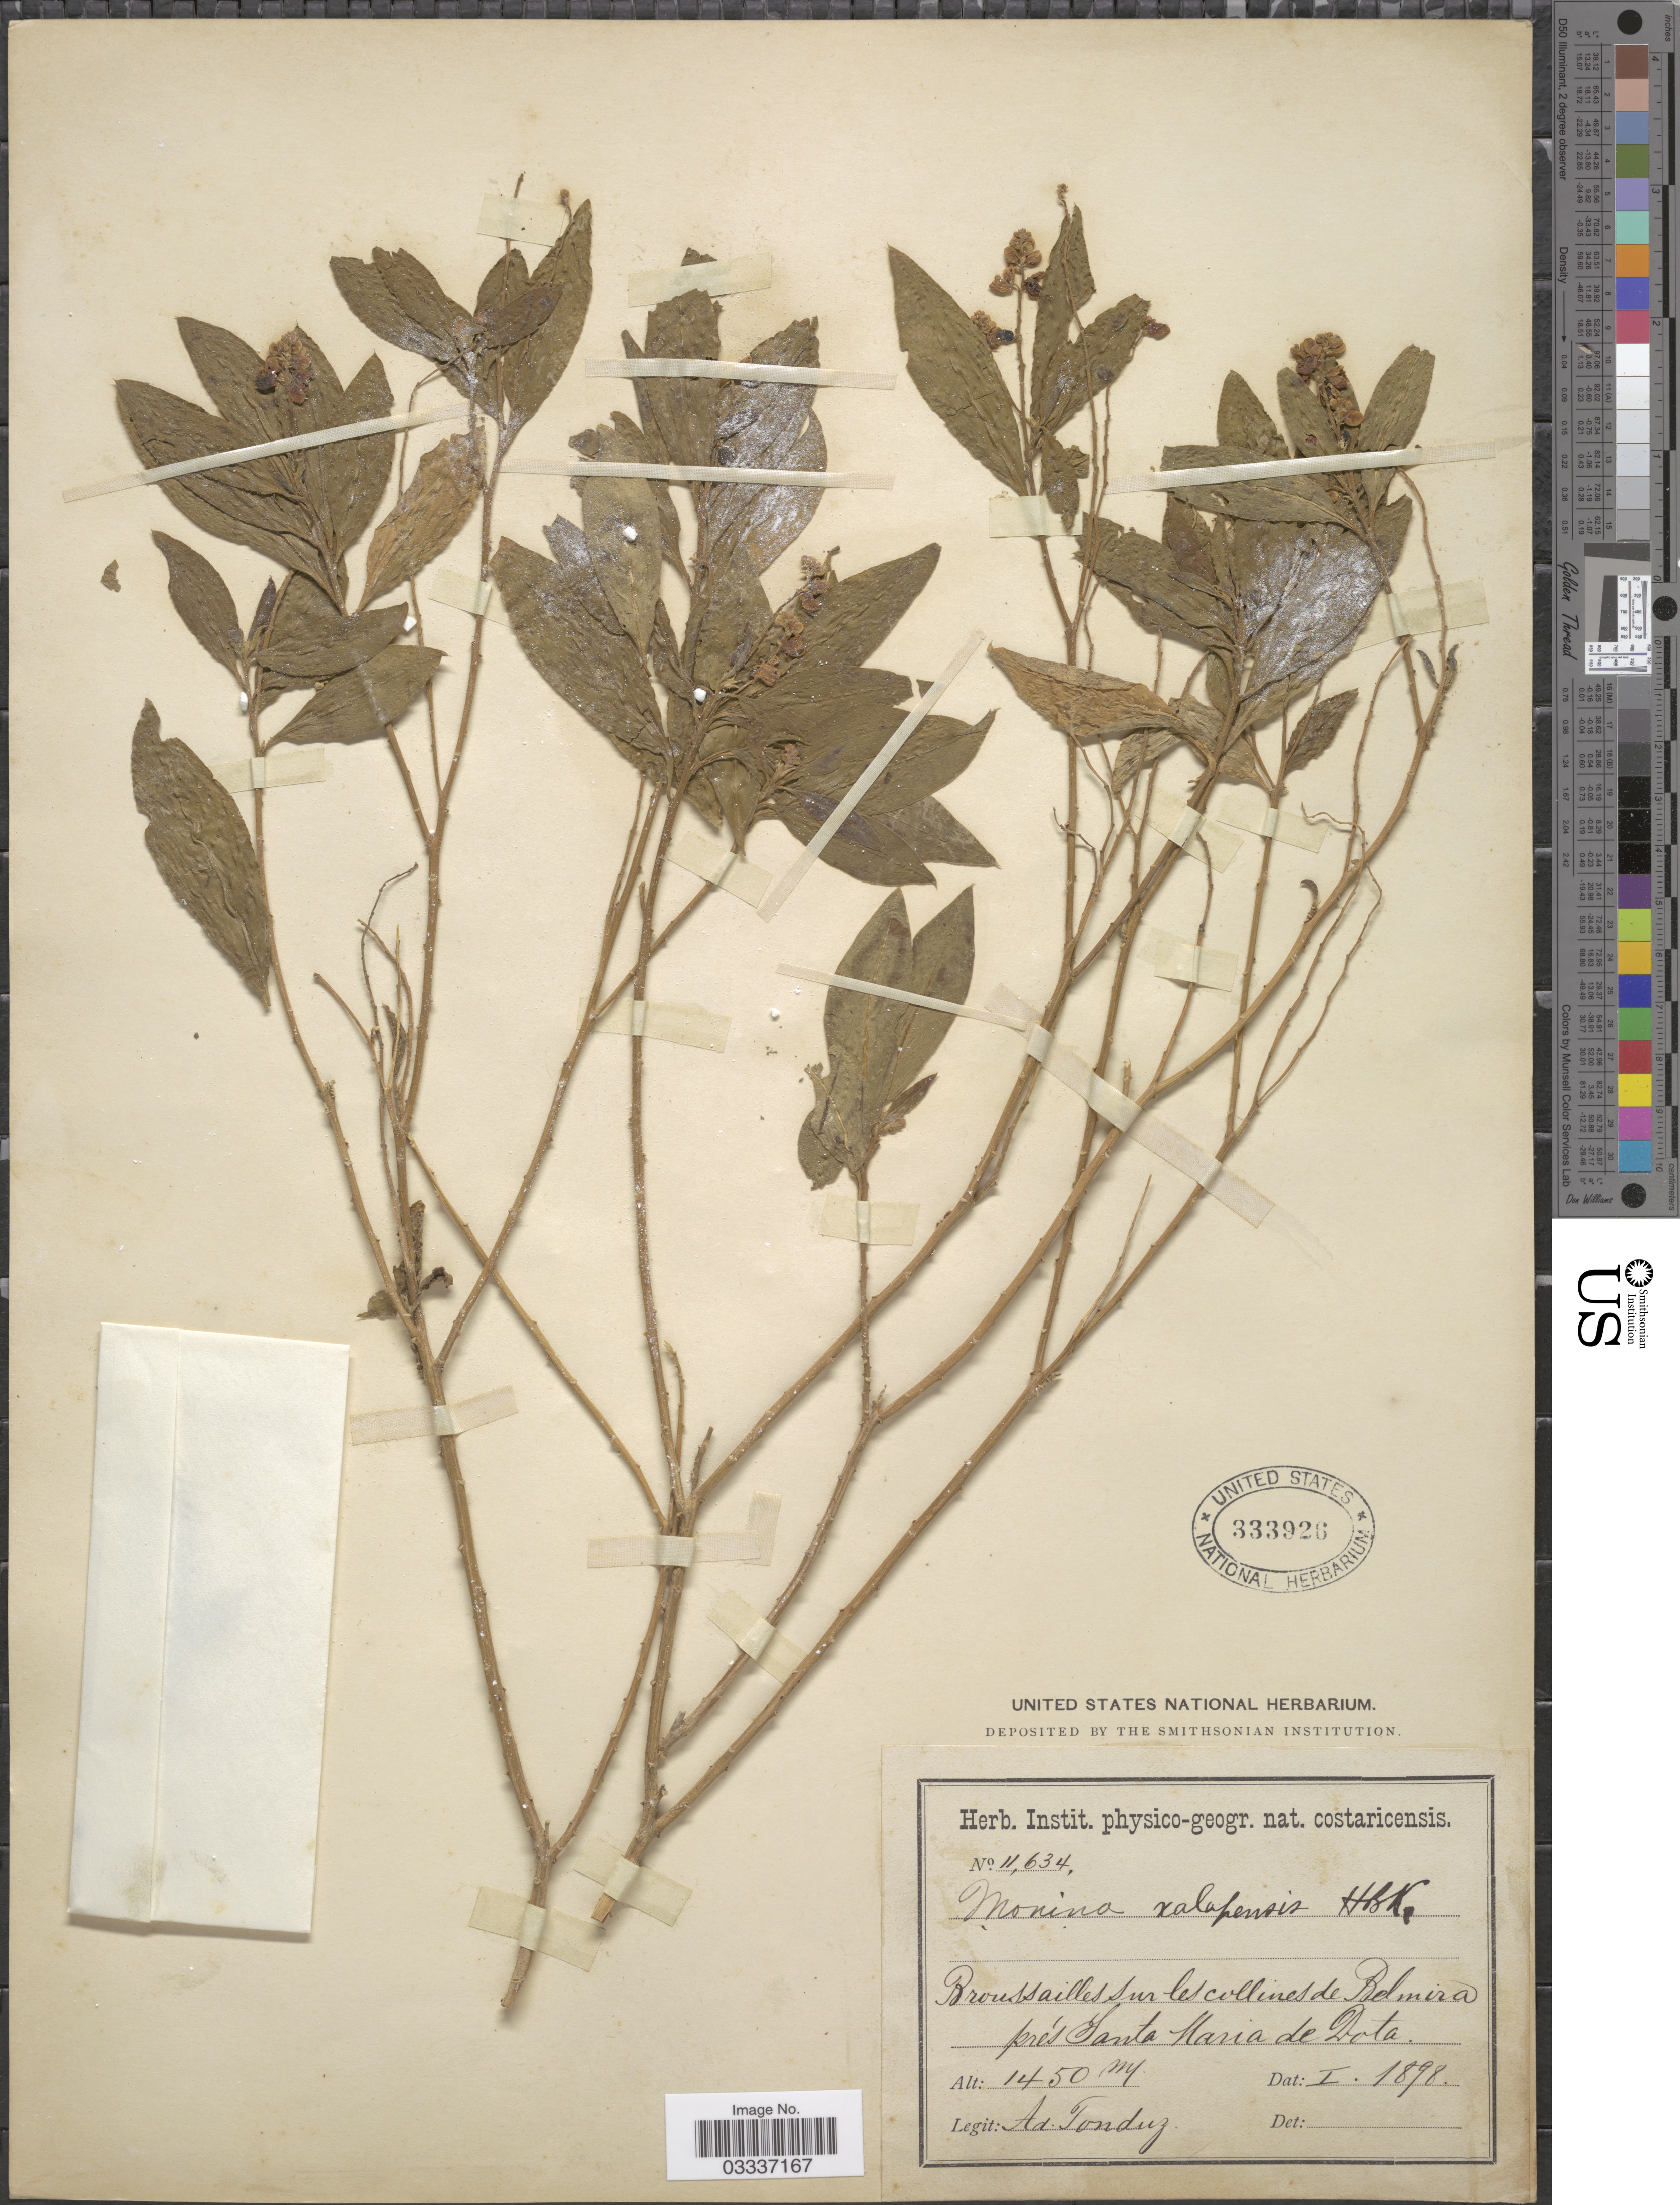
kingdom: Plantae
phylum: Tracheophyta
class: Magnoliopsida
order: Fabales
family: Polygalaceae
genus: Monnina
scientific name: Monnina xalapensis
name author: Kunth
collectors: A. Tonduz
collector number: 11634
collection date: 1898-01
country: Costa Rica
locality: Broussailles sur les collines Belmira prés Santa Maria de Dota.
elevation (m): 1450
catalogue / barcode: US 333926